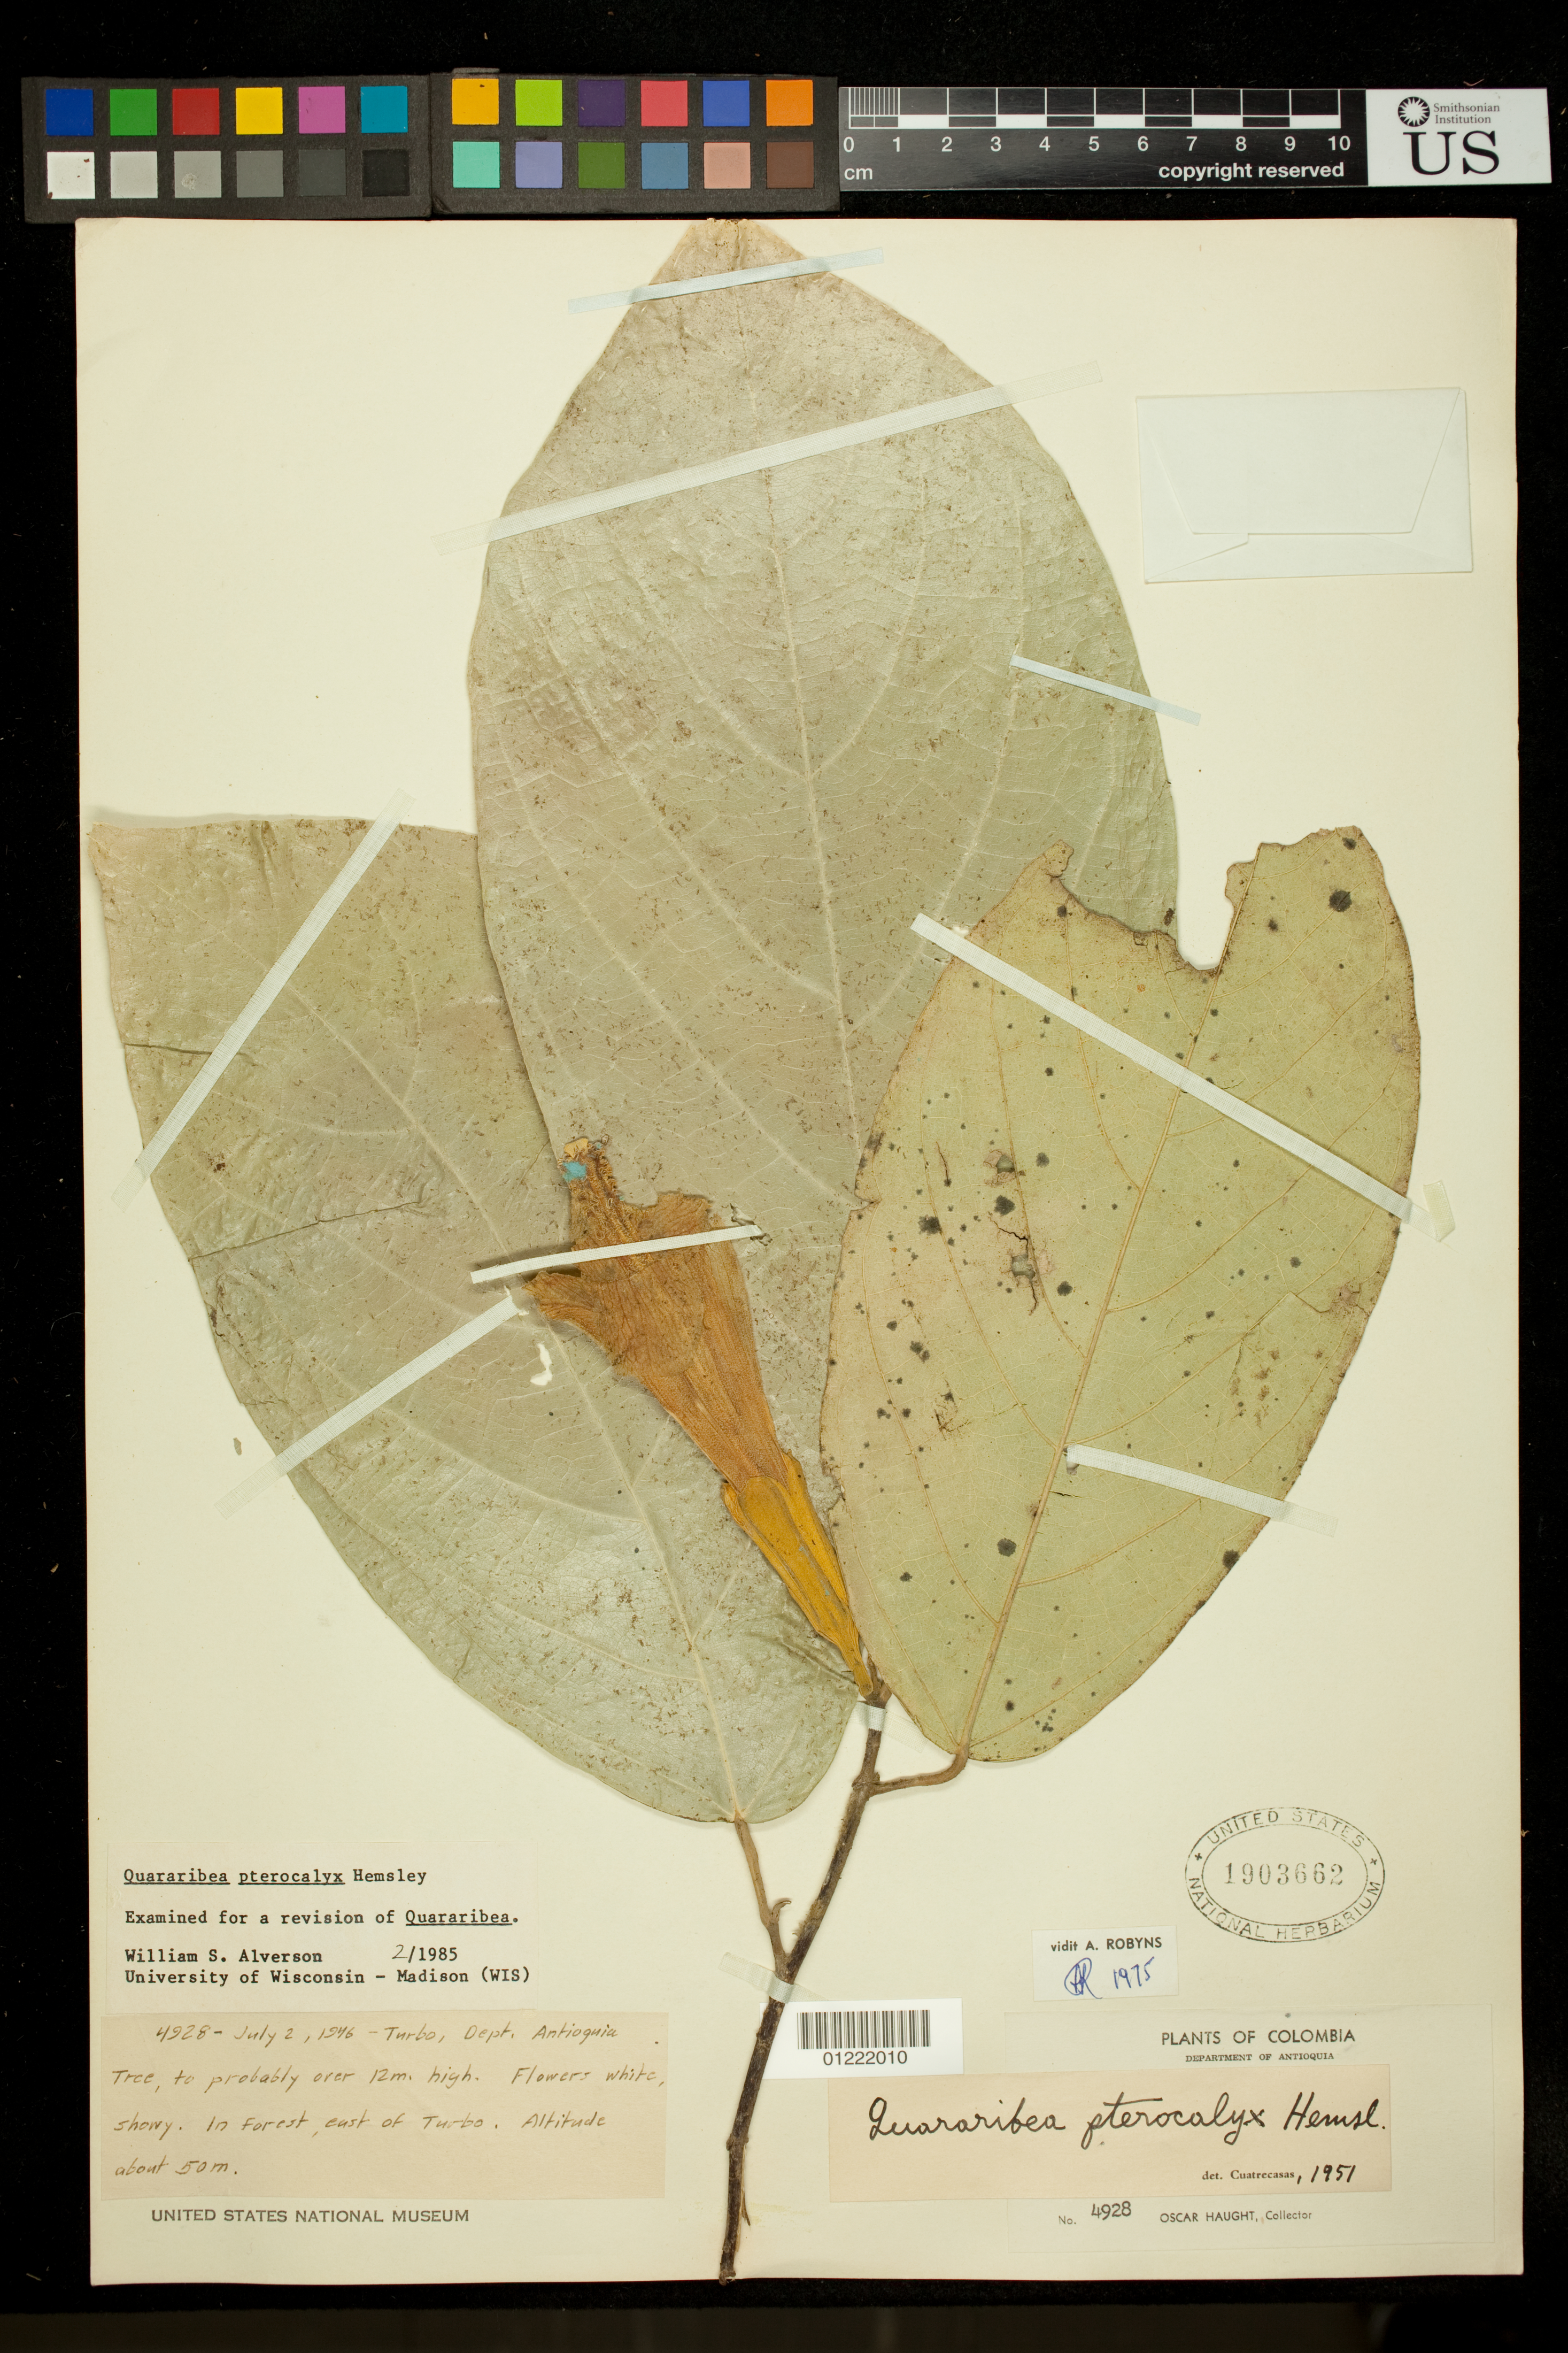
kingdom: Plantae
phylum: Tracheophyta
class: Magnoliopsida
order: Malvales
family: Malvaceae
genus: Quararibea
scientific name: Quararibea pterocalyx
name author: Hemsl.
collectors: O. Haught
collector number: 4928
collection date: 1946-07-02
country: Colombia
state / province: Antioquia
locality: In forest east of Turbo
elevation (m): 50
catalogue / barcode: US 1903662